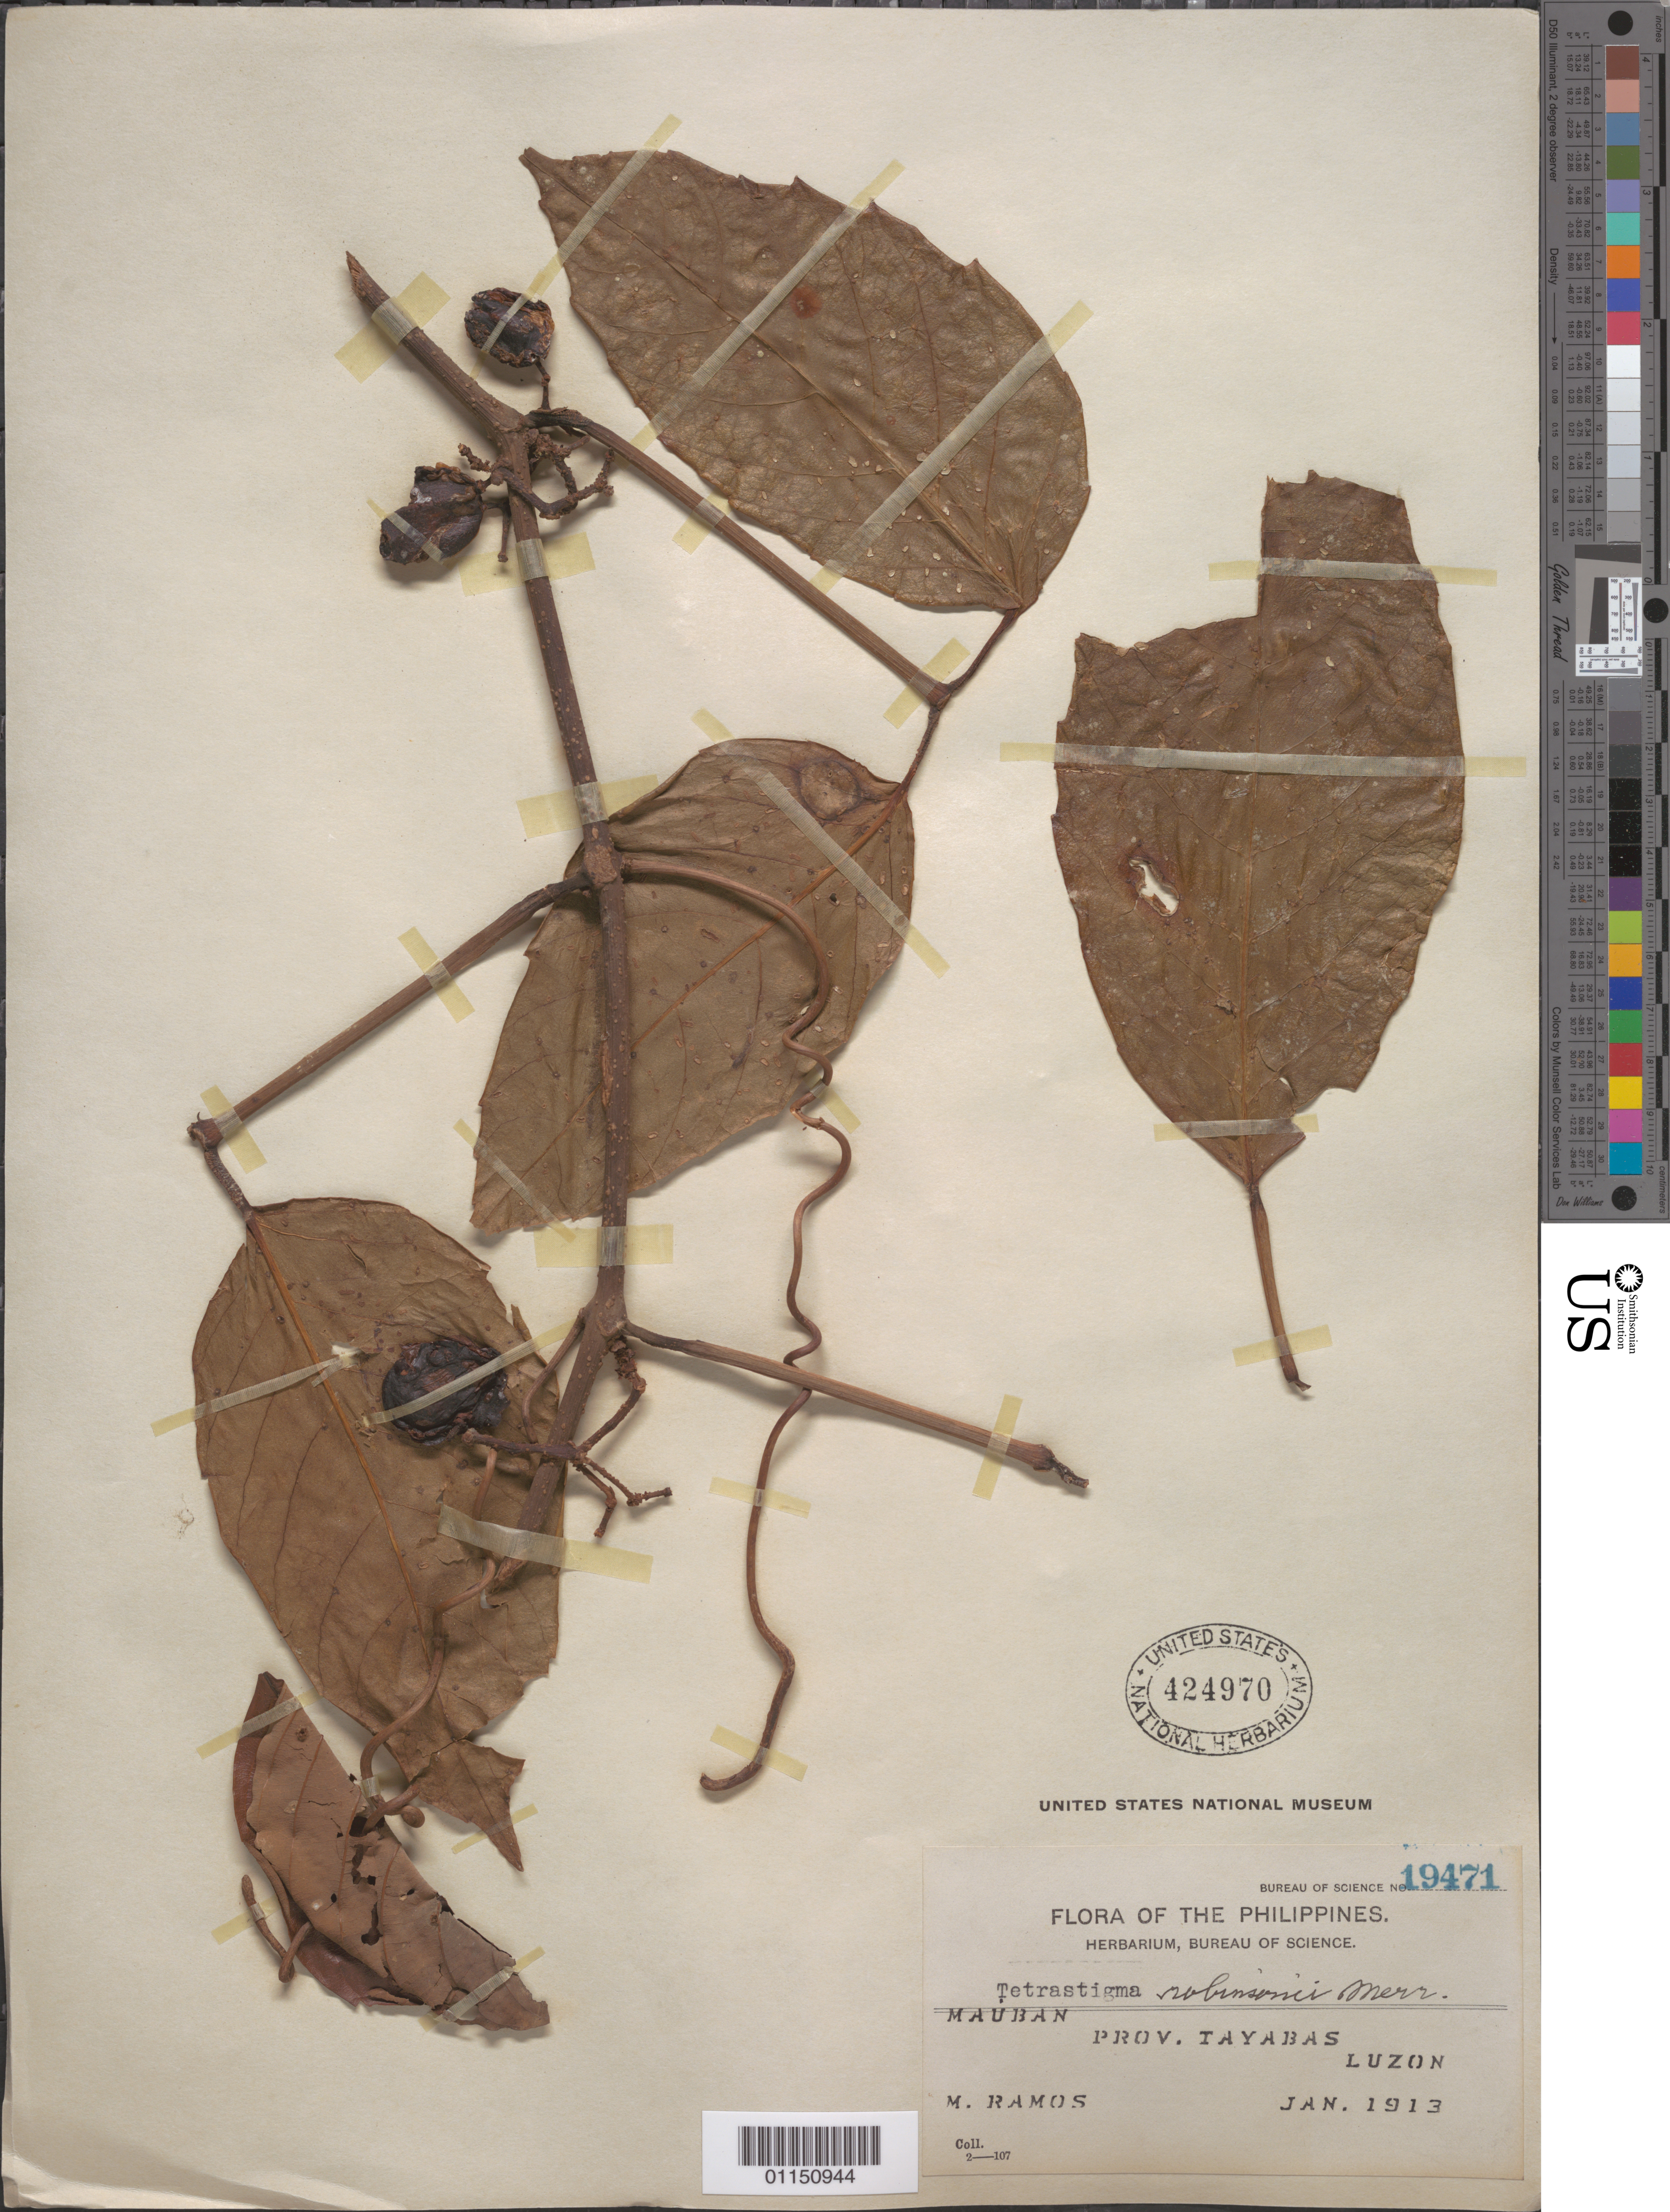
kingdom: Plantae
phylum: Tracheophyta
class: Magnoliopsida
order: Vitales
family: Vitaceae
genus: Tetrastigma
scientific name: Tetrastigma robinsonii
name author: Merr.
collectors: M. Ramos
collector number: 19471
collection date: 1913-01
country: Philippines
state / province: Calabarzon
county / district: Quezon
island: Luzon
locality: Mauban, Luzon. Tayabas.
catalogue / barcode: US 424970